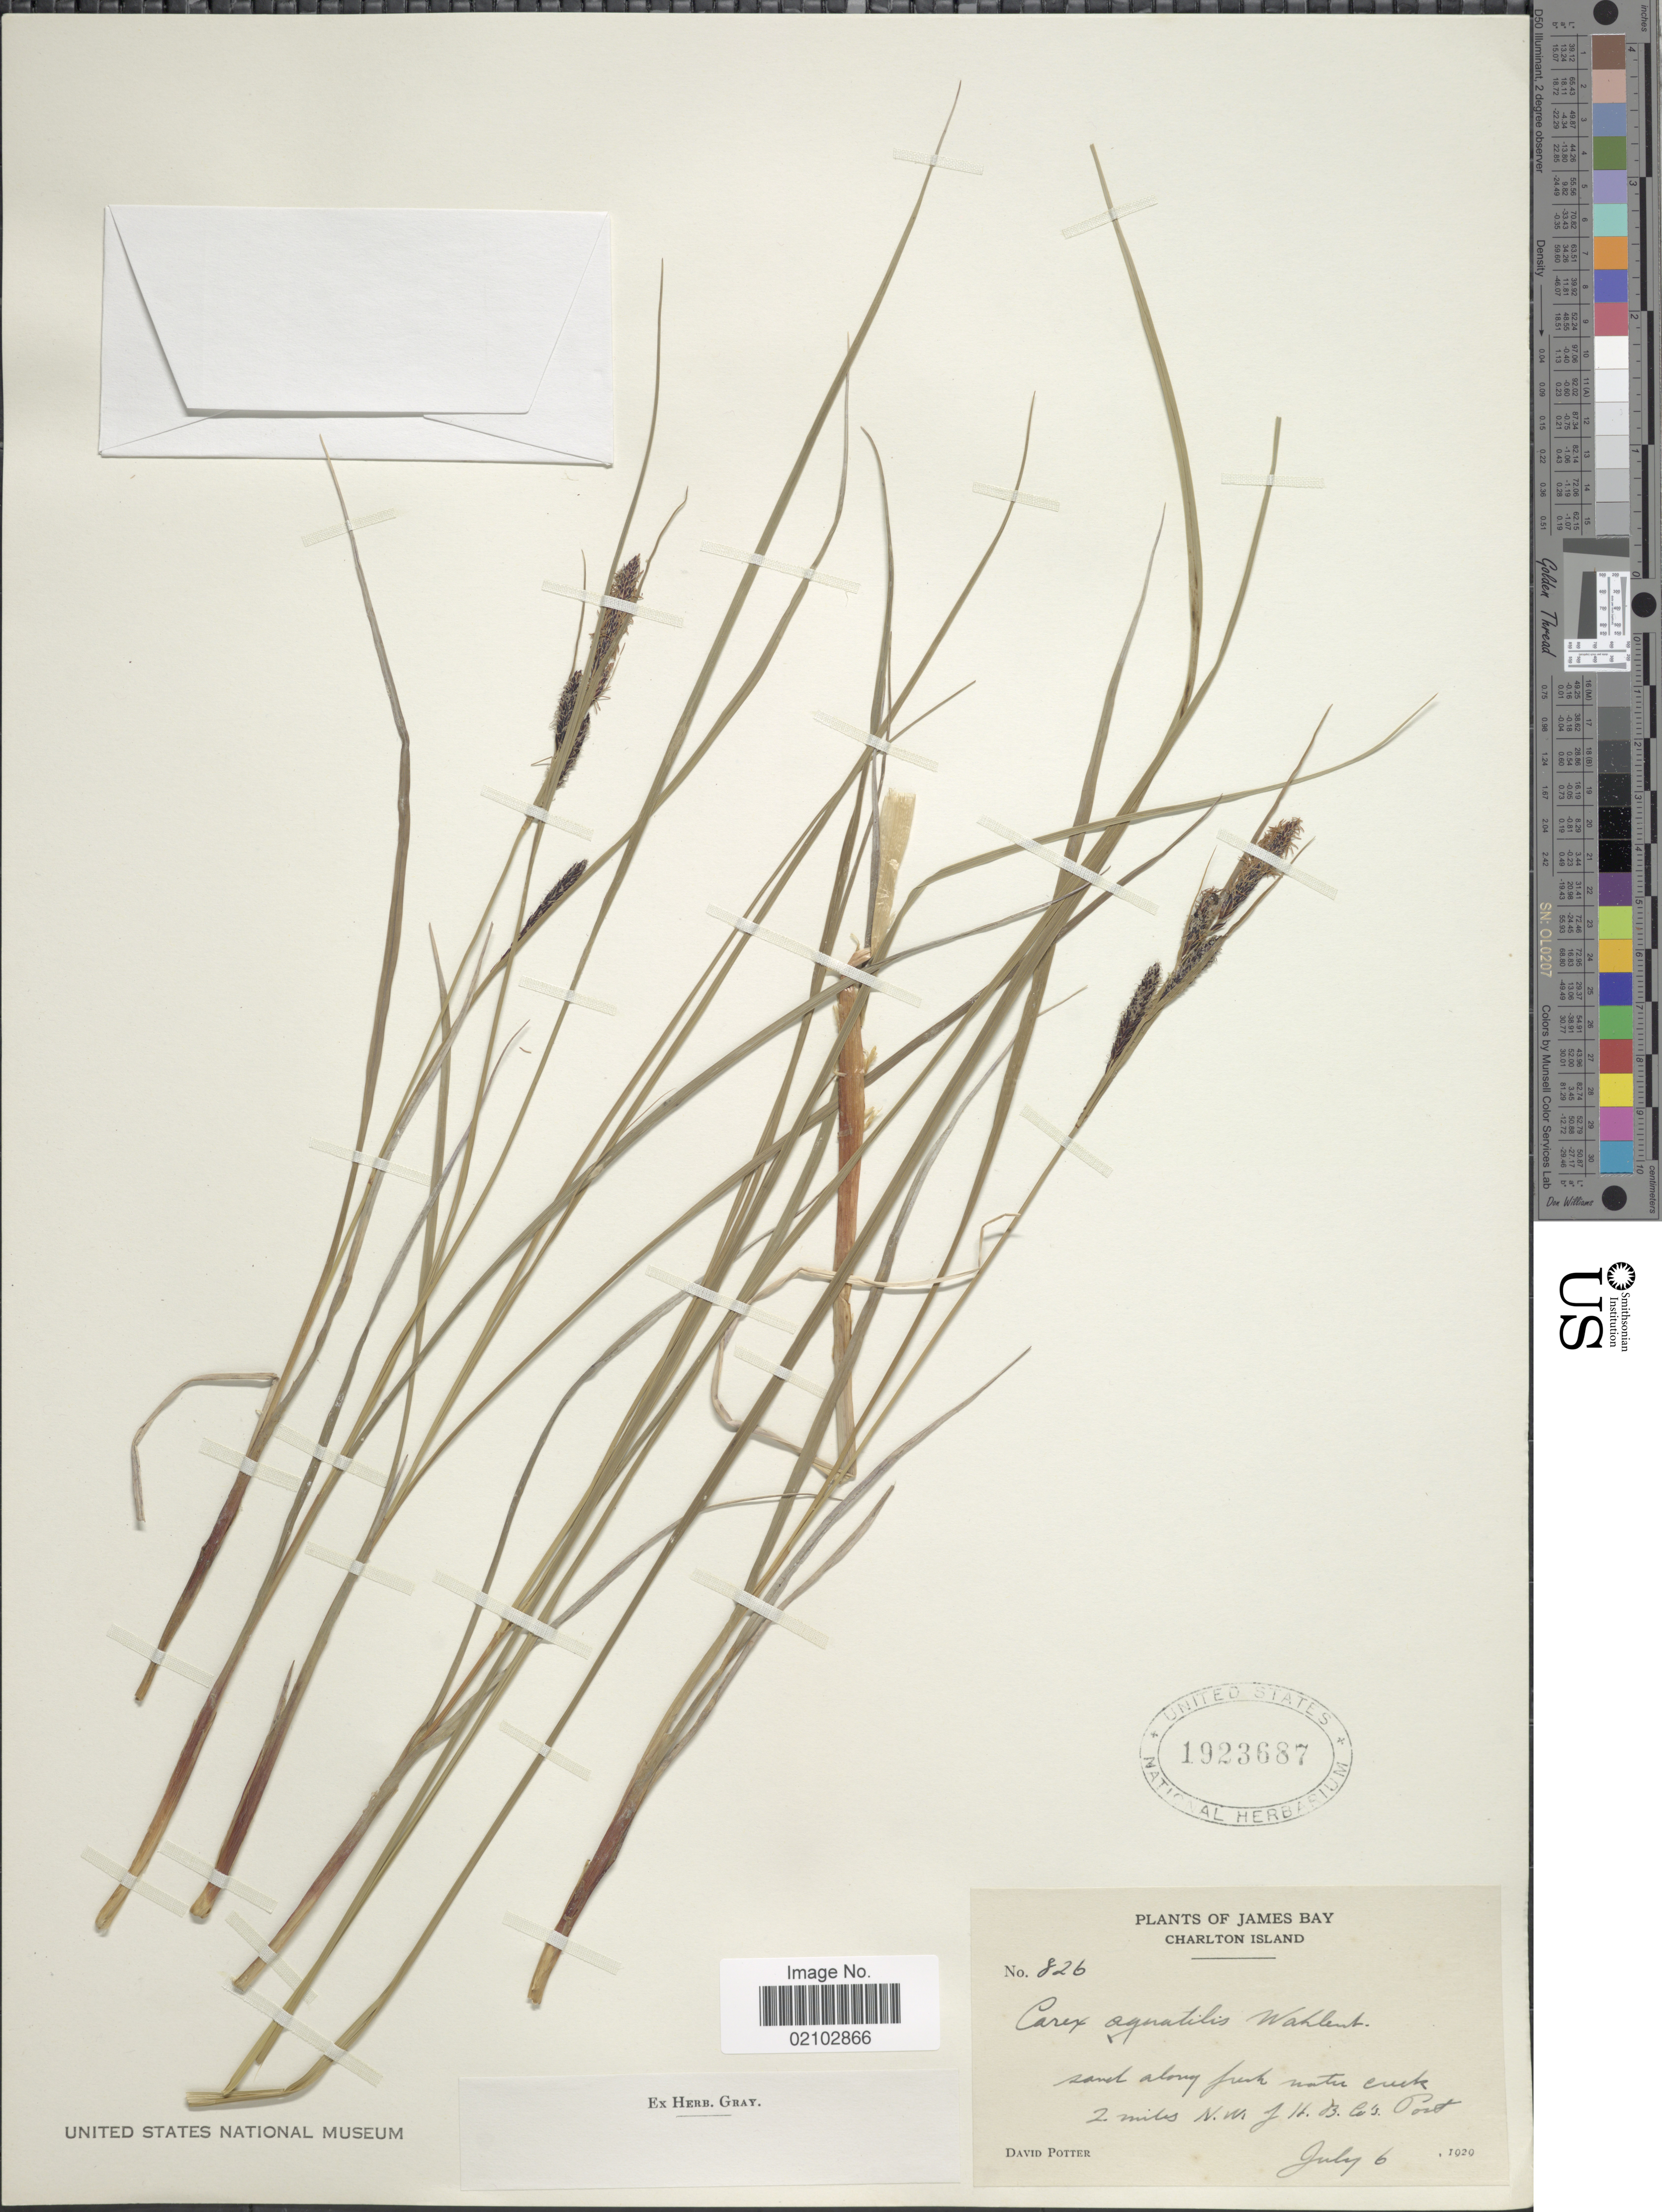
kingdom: Plantae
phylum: Tracheophyta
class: Liliopsida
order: Poales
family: Cyperaceae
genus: Carex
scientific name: Carex aquatilis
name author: Wahlenb.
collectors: D. Potter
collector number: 826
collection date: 1929-07-06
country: Canada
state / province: Nunavut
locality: James Bay, Charlton Island, sand along fresh water creek 2 miles N.W. J.H.B. Co's. Post.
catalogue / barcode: US 1923687